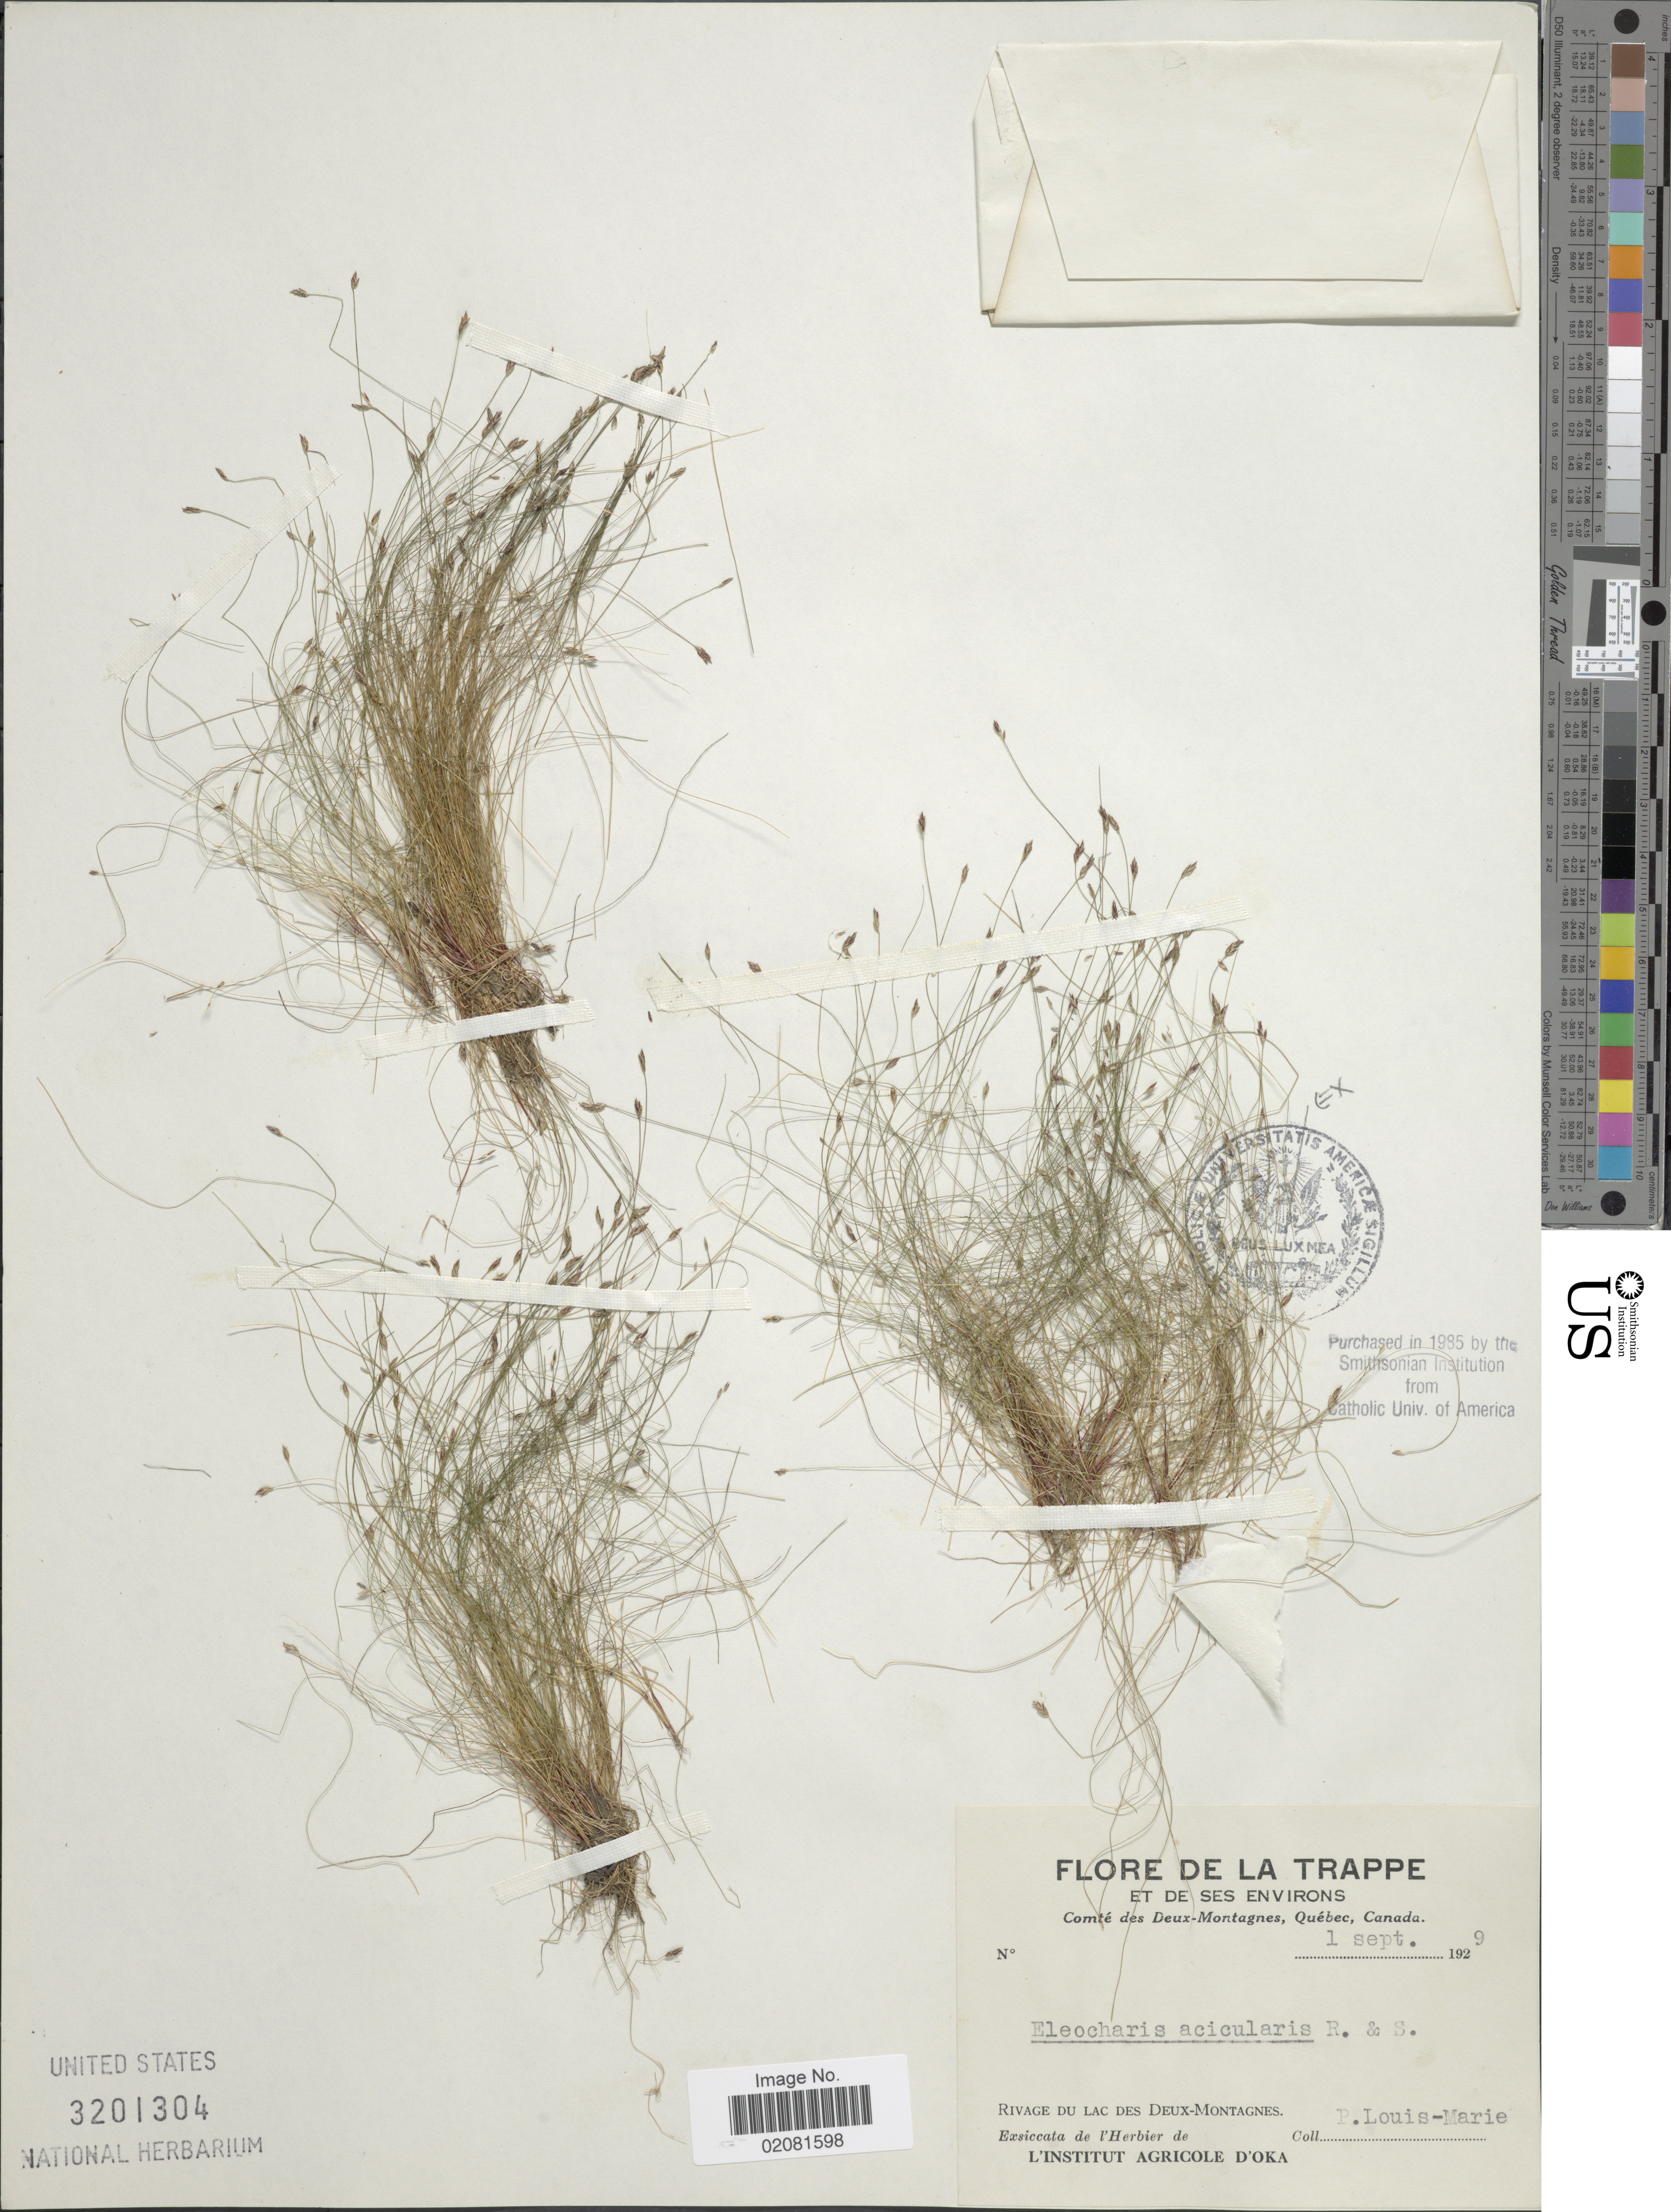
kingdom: Plantae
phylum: Tracheophyta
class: Liliopsida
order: Poales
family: Cyperaceae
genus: Eleocharis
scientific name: Eleocharis acicularis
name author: (L.) Roem. & Schult.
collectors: L.-M. LaLonde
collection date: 1929-09-01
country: Canada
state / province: Quebec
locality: De la Trappe et de ses environs. Comté des Deux-Montagnes. Rivage du Lac des Deux-Montagnes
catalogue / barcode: US 3201304